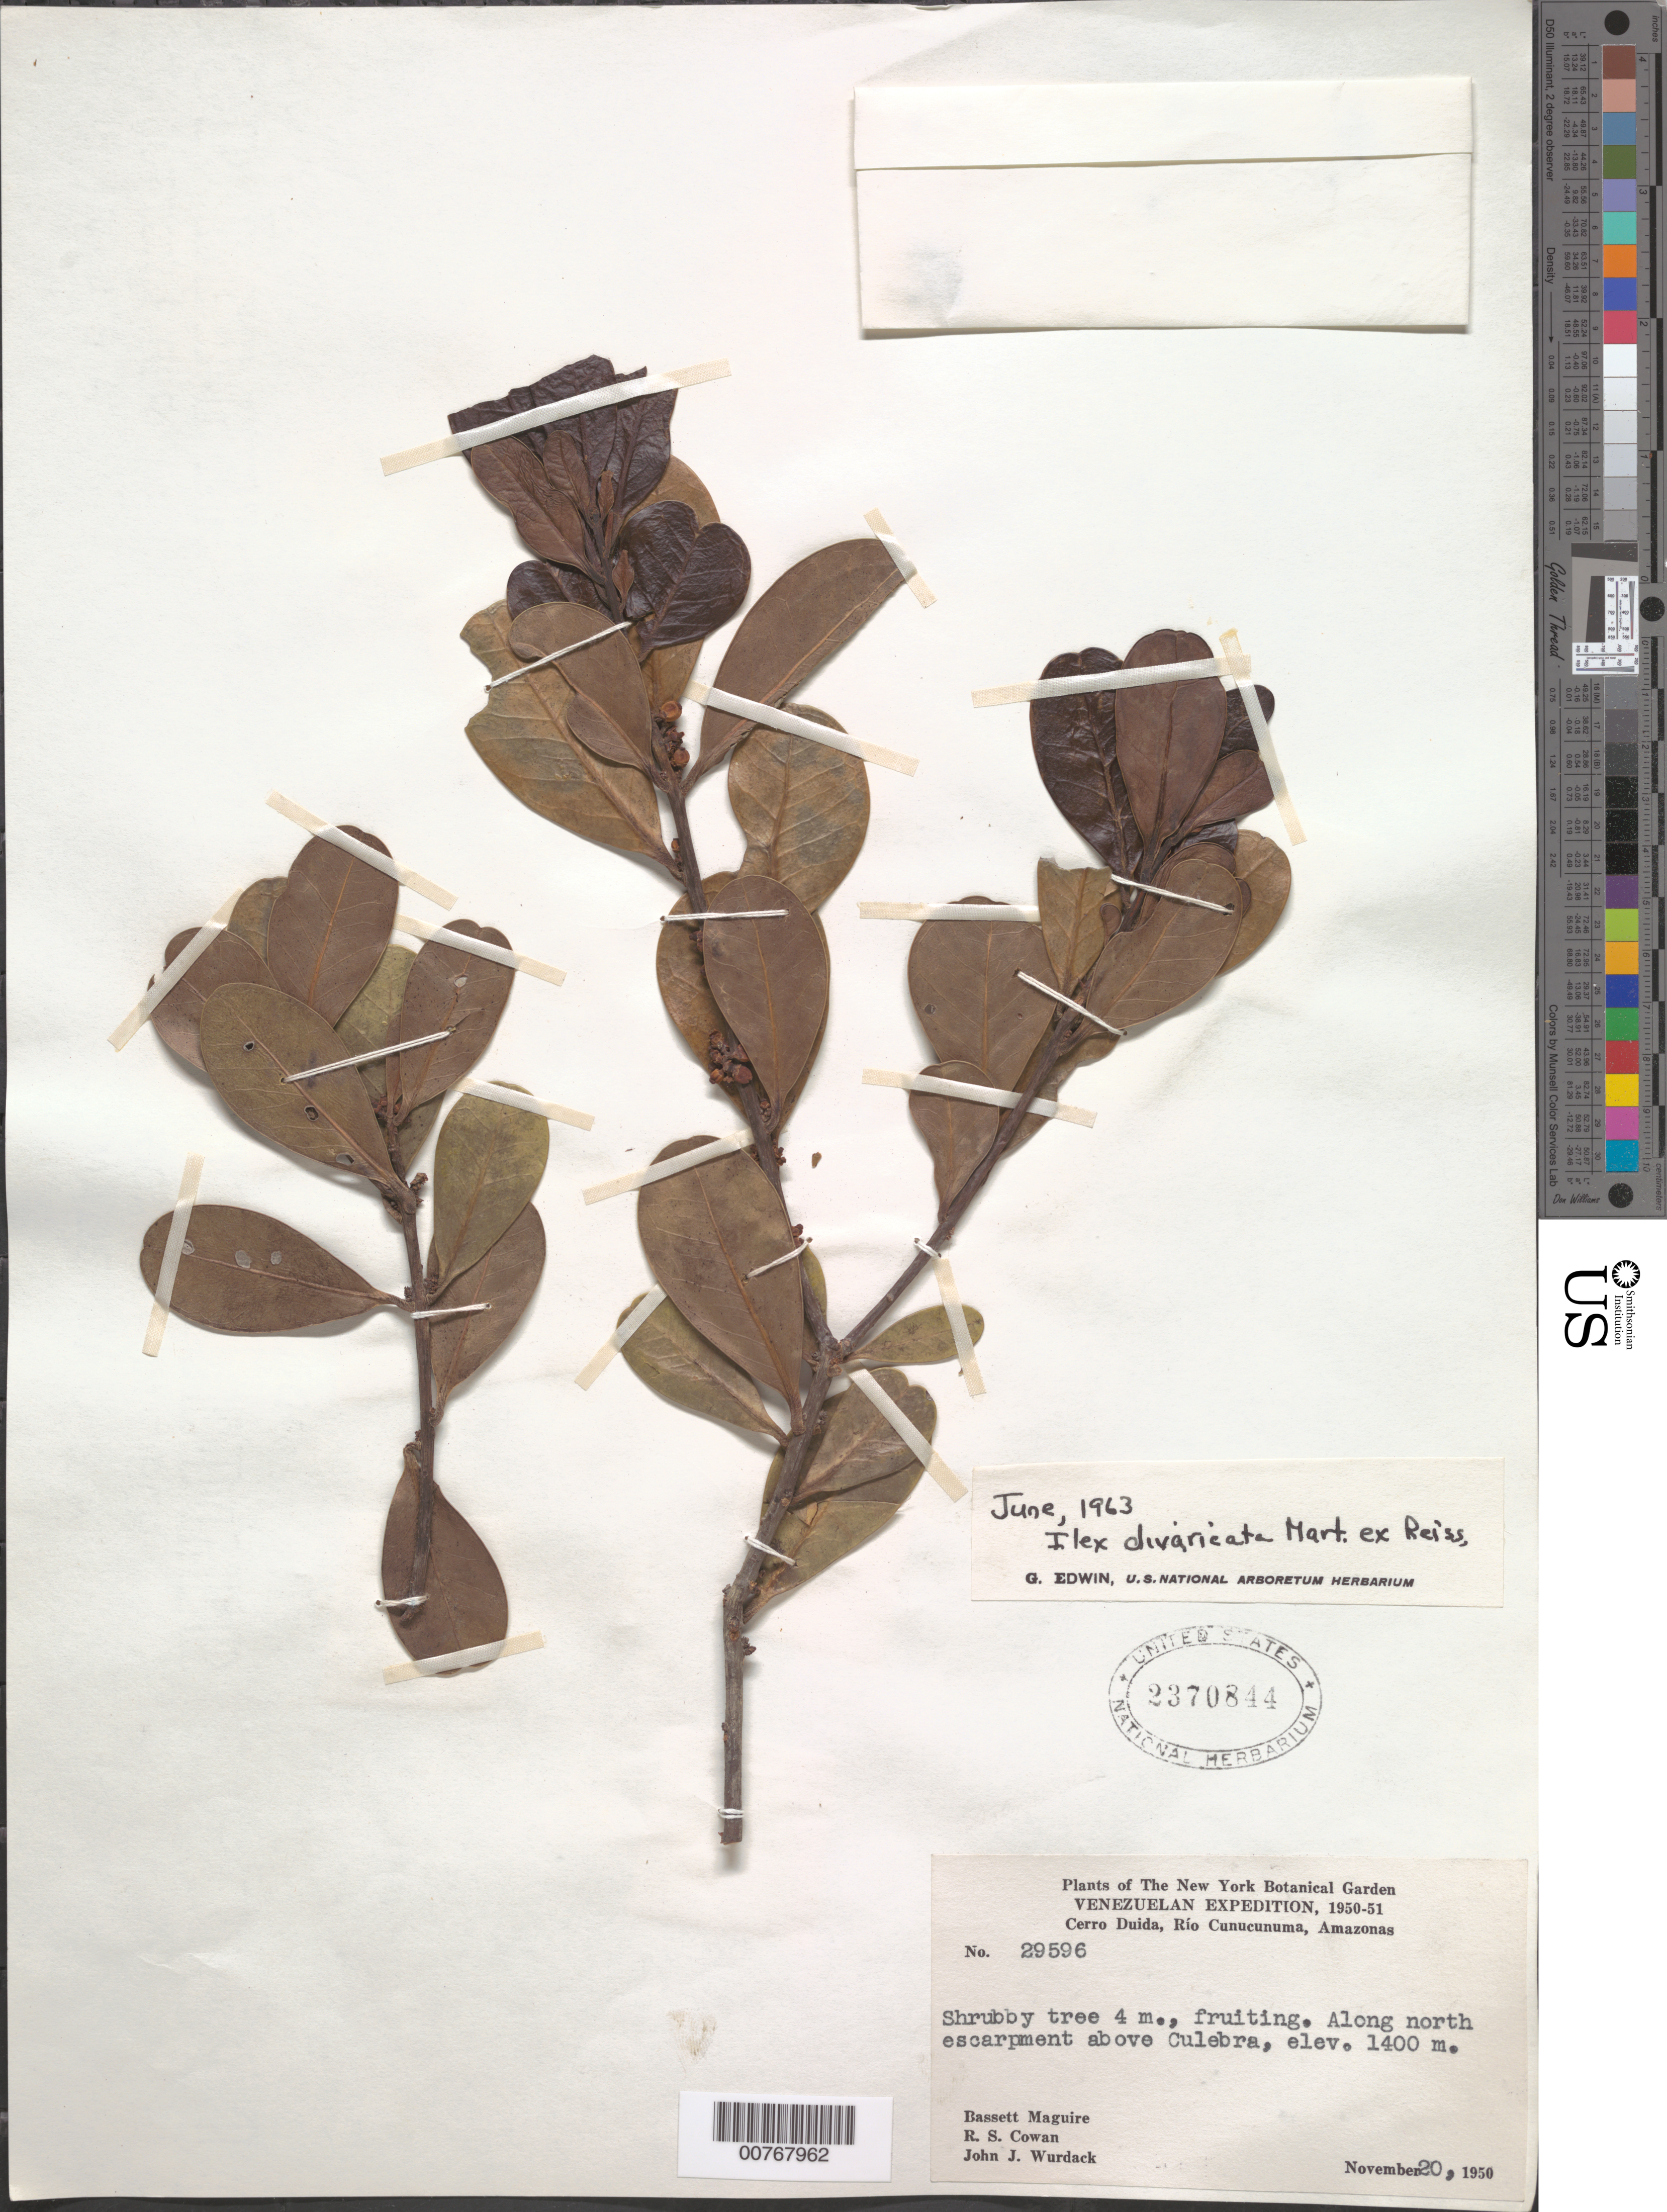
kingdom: Plantae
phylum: Tracheophyta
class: Magnoliopsida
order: Aquifoliales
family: Aquifoliaceae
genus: Ilex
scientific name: Ilex divaricata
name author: Mart. ex Reissek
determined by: Edwin, G.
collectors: B. Maguire, R. S. Cowan & J. J. Wurdack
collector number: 29596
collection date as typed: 20-Nov-50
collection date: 1950-11-20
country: Venezuela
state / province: Amazonas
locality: Cerro Duida, Río Cunucunuma, along north escarpment above Culebra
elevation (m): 1400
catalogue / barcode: US 2370844